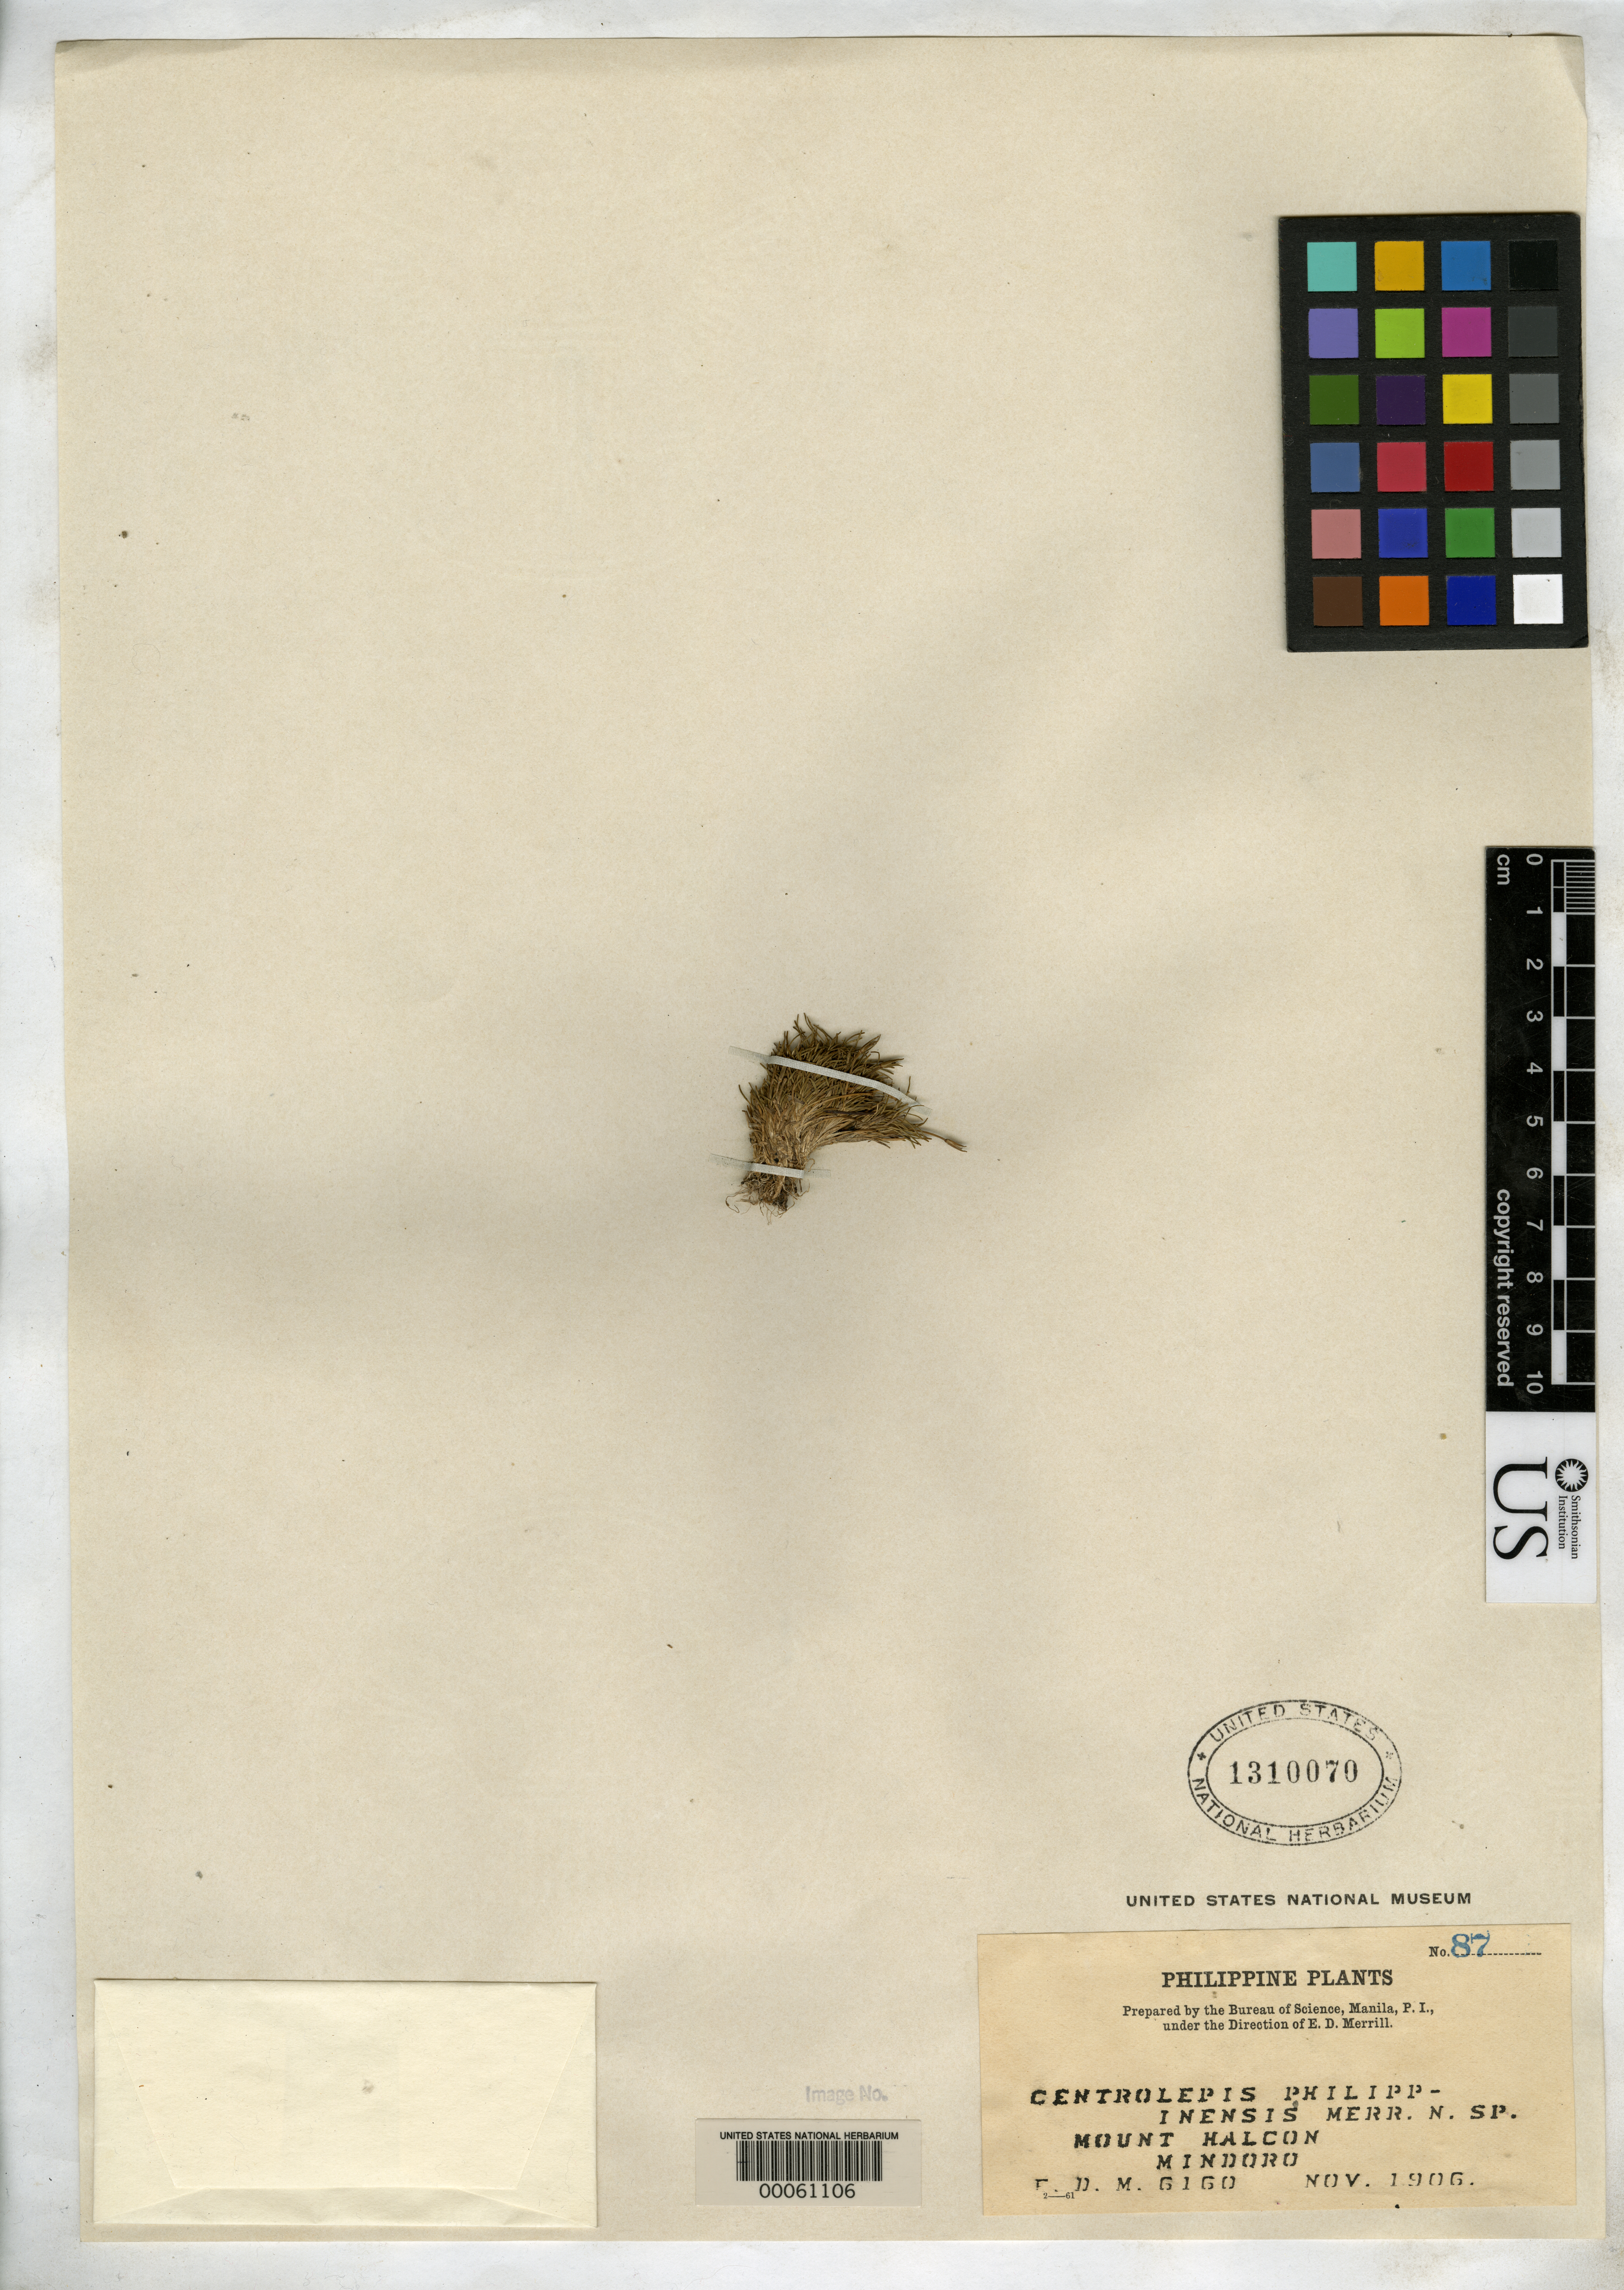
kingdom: Plantae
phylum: Tracheophyta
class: Liliopsida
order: Poales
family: Restionaceae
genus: Centrolepis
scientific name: Centrolepis philippinensis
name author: Merr.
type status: Isotype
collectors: E. D. Merrill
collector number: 6160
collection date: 1906-11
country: Philippines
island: Mindoro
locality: Mount Halcon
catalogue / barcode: US 1310070